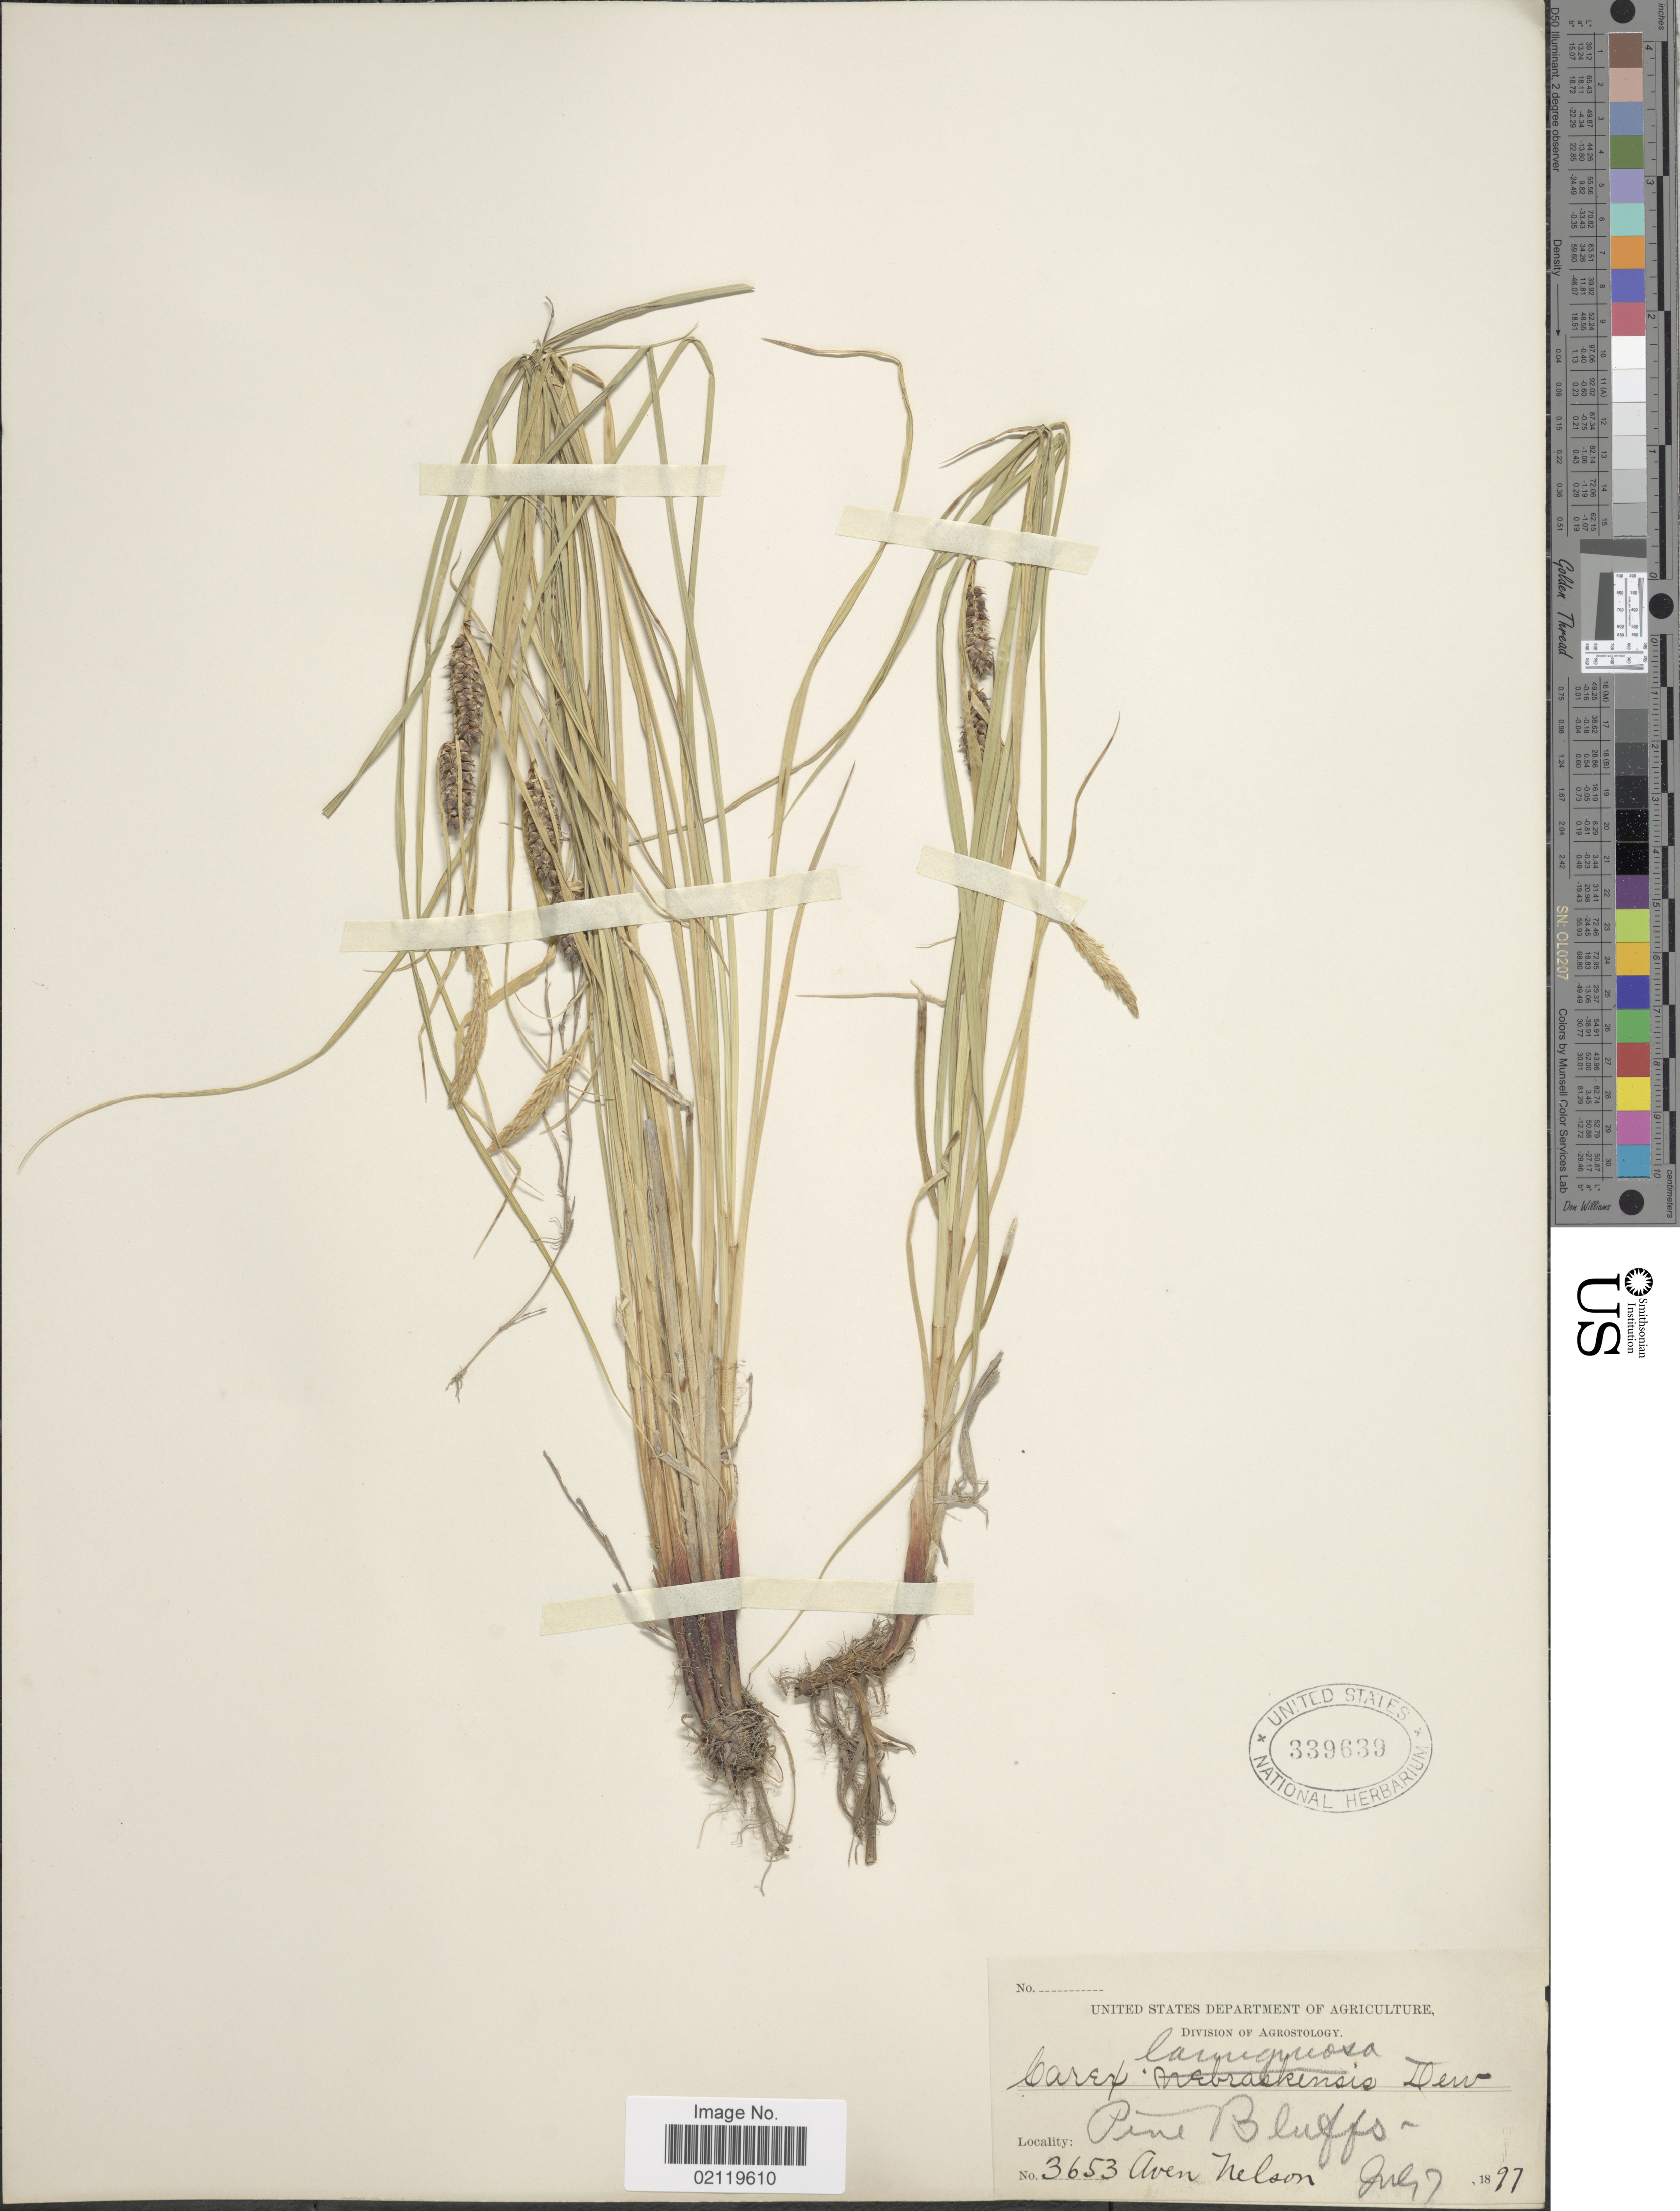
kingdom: Plantae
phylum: Tracheophyta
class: Liliopsida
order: Poales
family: Cyperaceae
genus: Carex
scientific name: Carex pellita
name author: Muhl. ex Willd.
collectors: A. Nelson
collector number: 3653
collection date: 1897-07-07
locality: Pine Bluffs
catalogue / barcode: US 339639